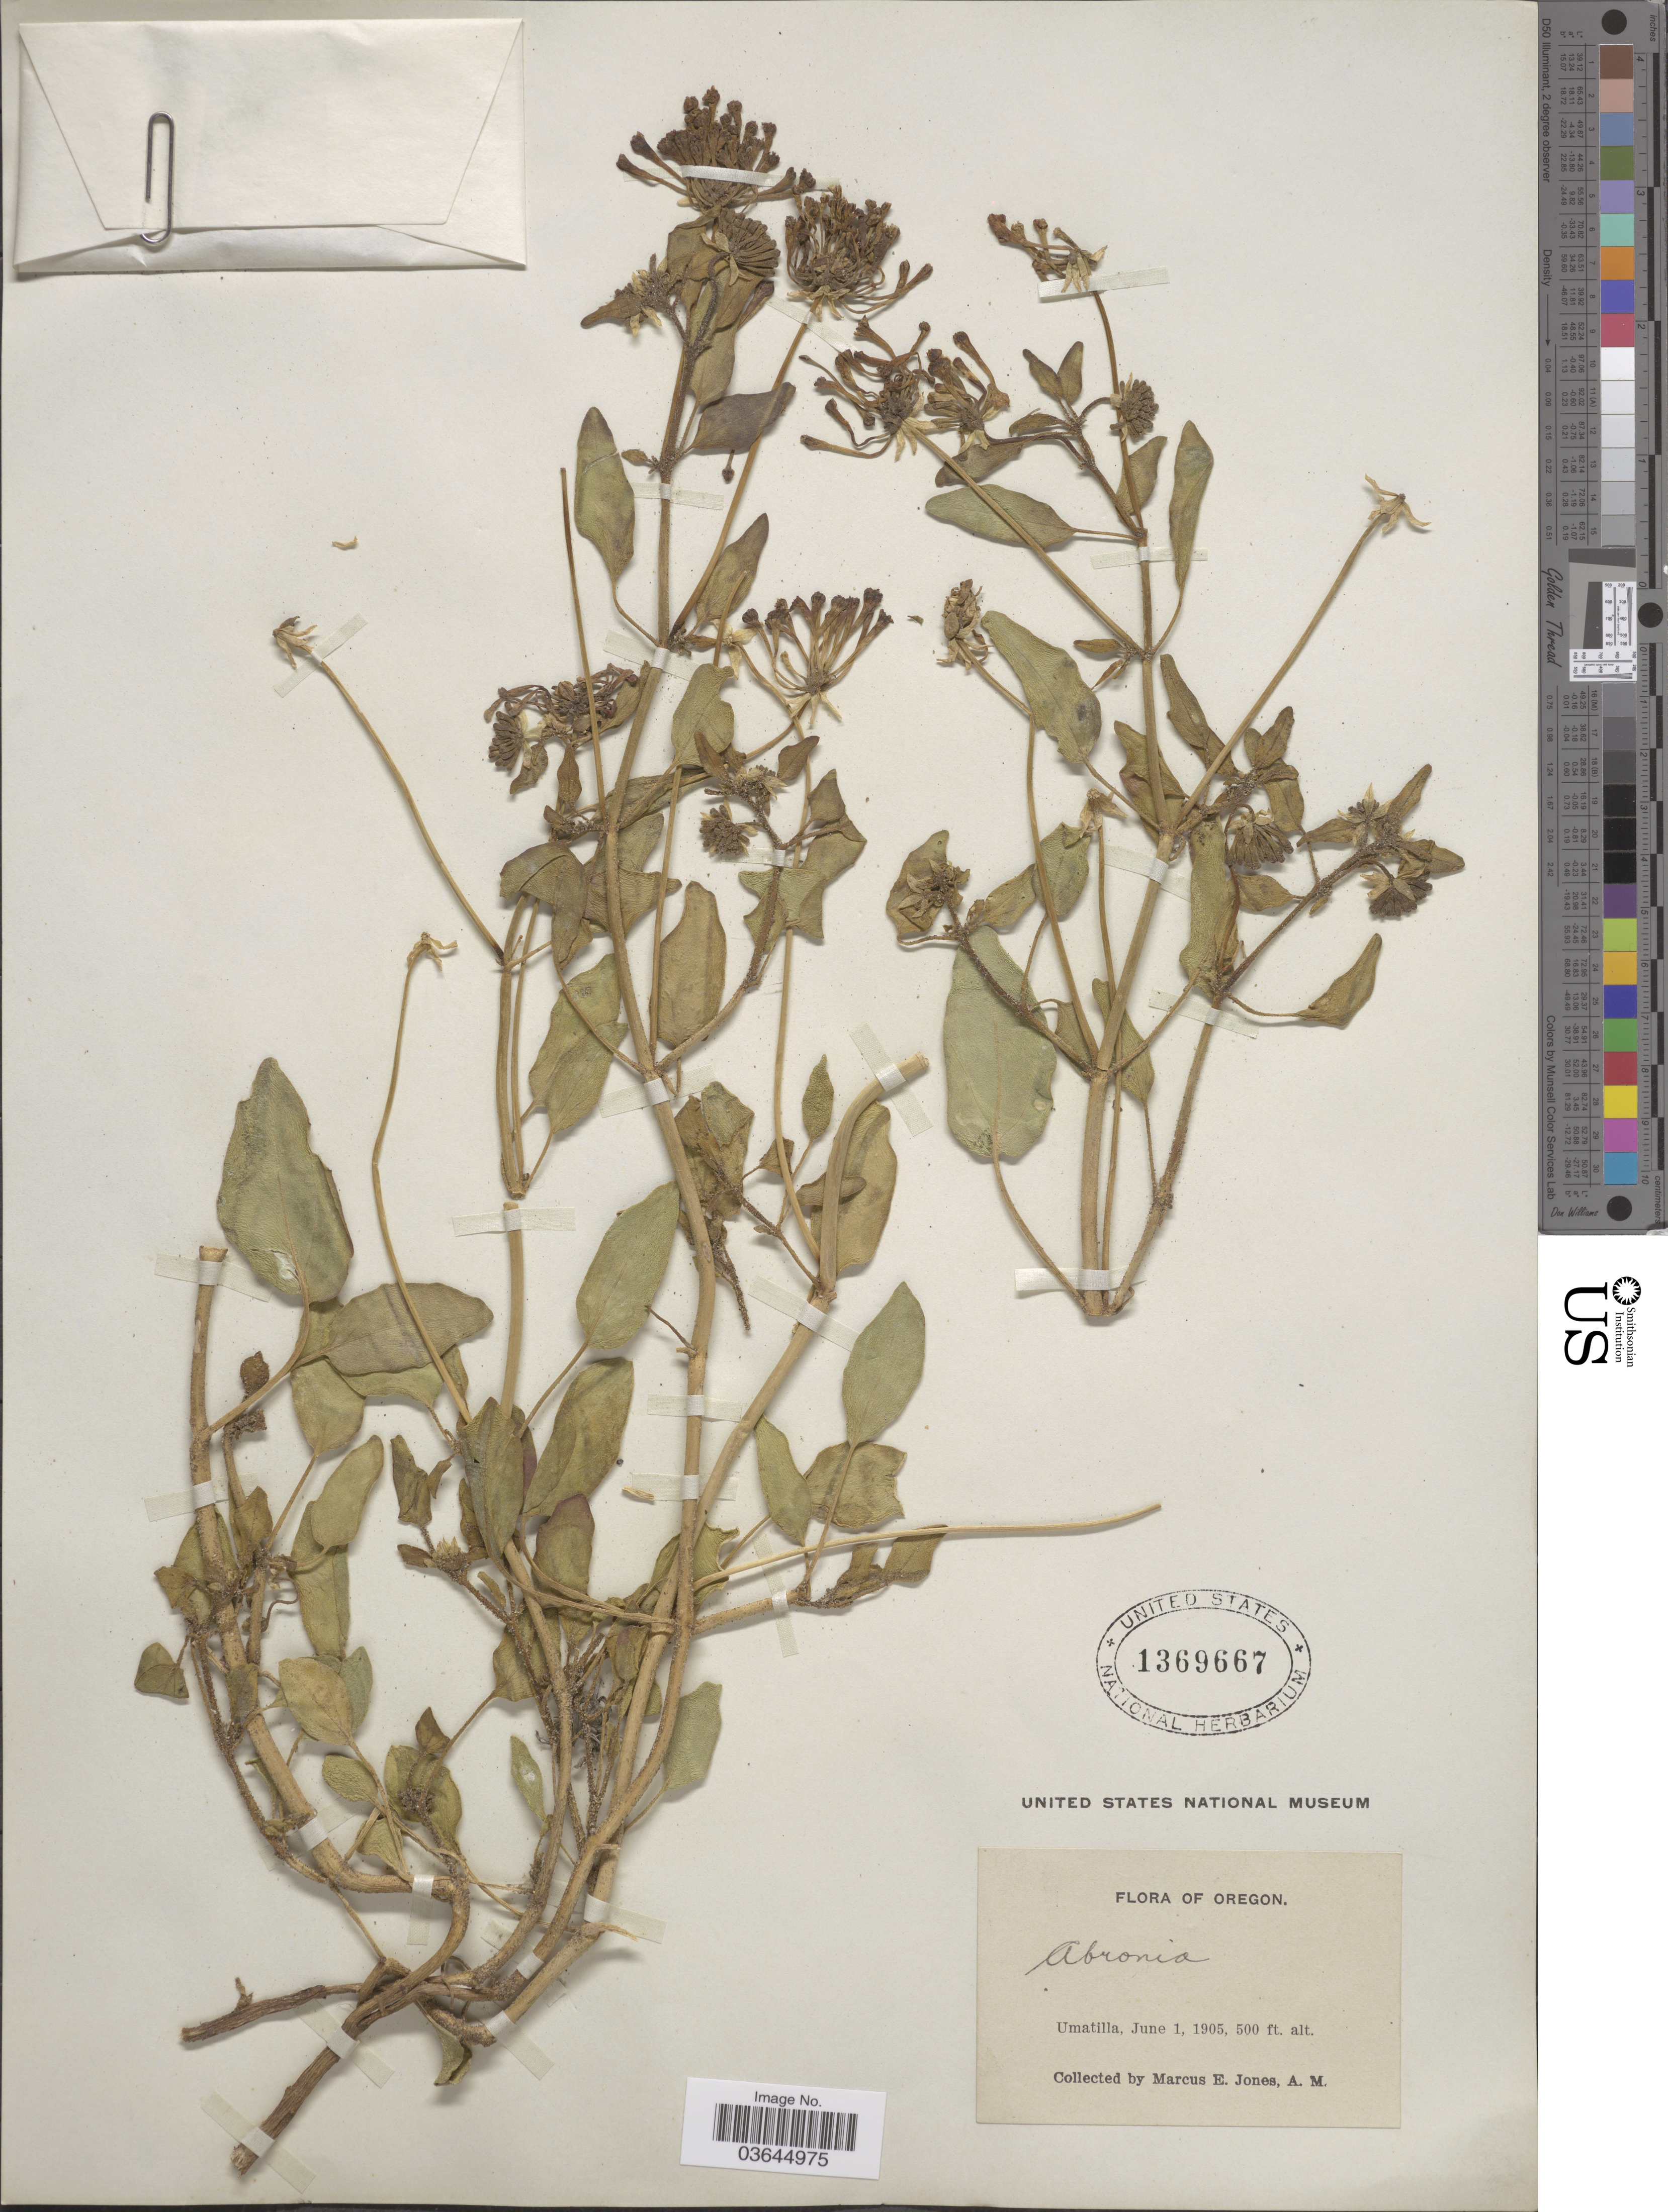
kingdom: Plantae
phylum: Tracheophyta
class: Magnoliopsida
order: Caryophyllales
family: Nyctaginaceae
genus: Abronia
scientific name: Abronia sp.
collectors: M. E. Jones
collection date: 1905-06-01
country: United States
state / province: Oregon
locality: Umatilla.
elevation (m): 152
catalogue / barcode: US 1369667